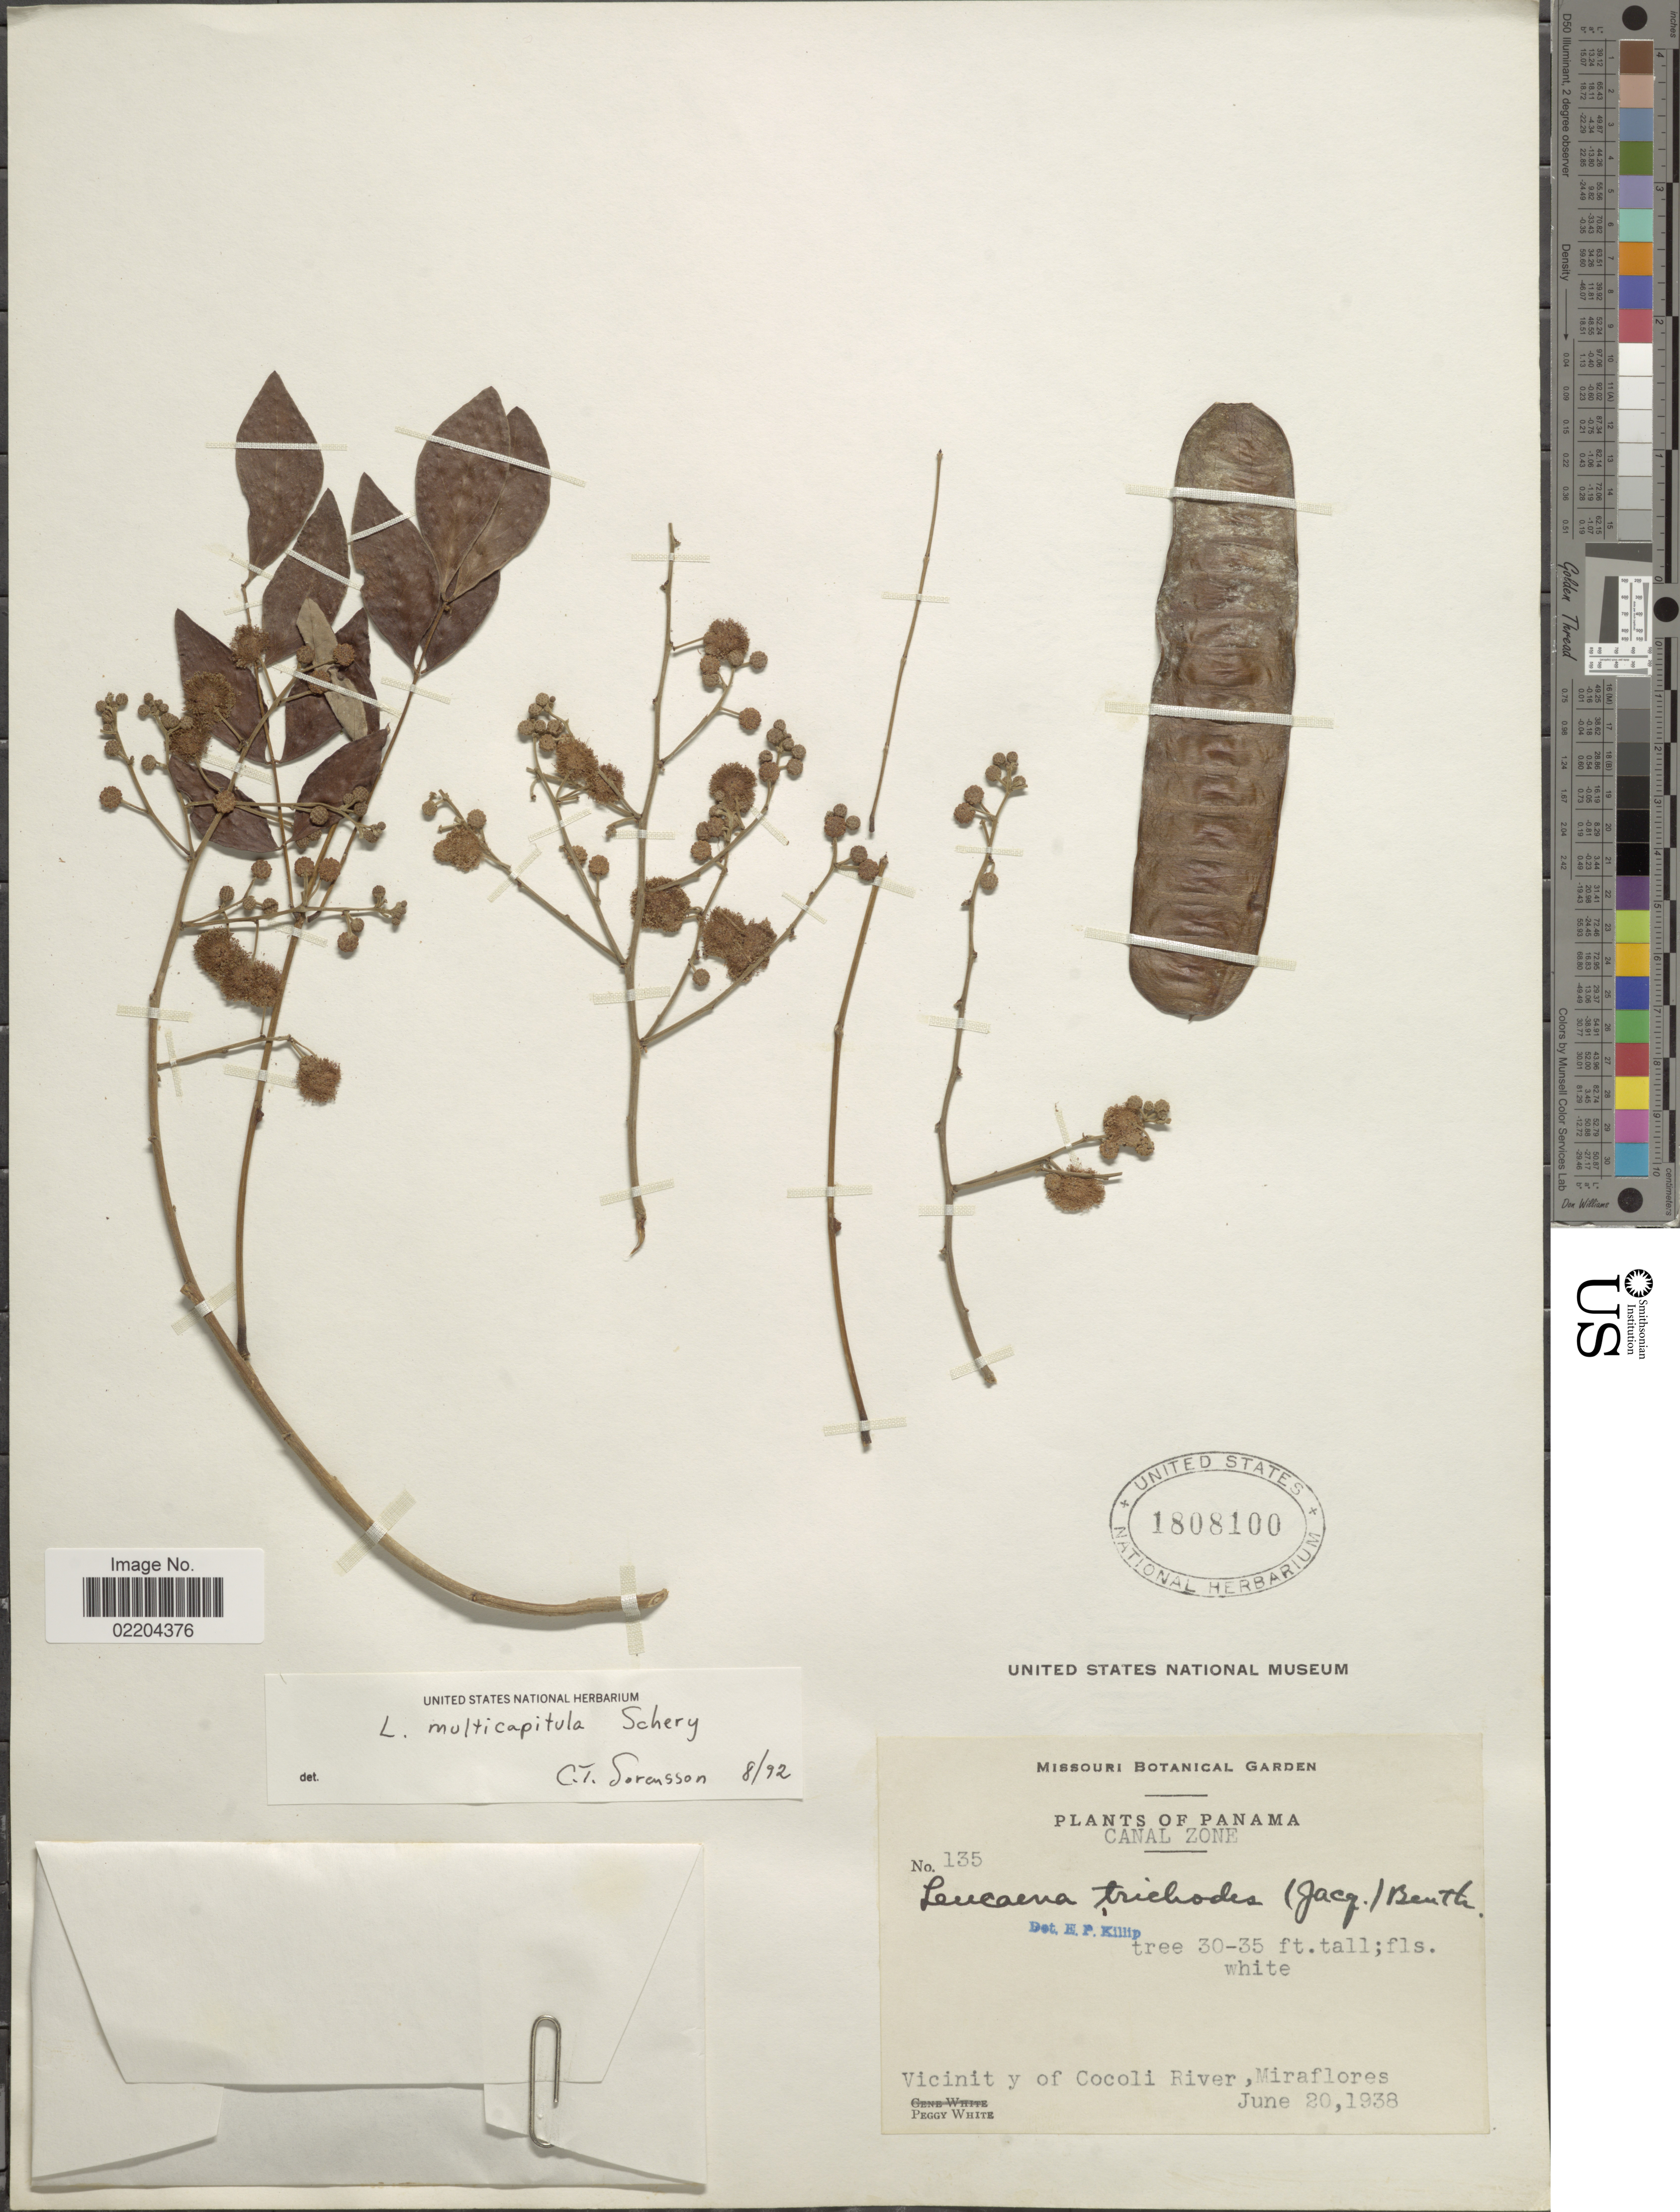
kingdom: Plantae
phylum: Tracheophyta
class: Magnoliopsida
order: Fabales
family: Fabaceae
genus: Leucaena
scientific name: Leucaena multicapitula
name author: Schery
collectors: P. White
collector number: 135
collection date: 1938-06-20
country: Panama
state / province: Panamá Oeste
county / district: Canal Zone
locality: Vicinity of Cocoli River, Miraflores.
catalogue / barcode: US 1808100